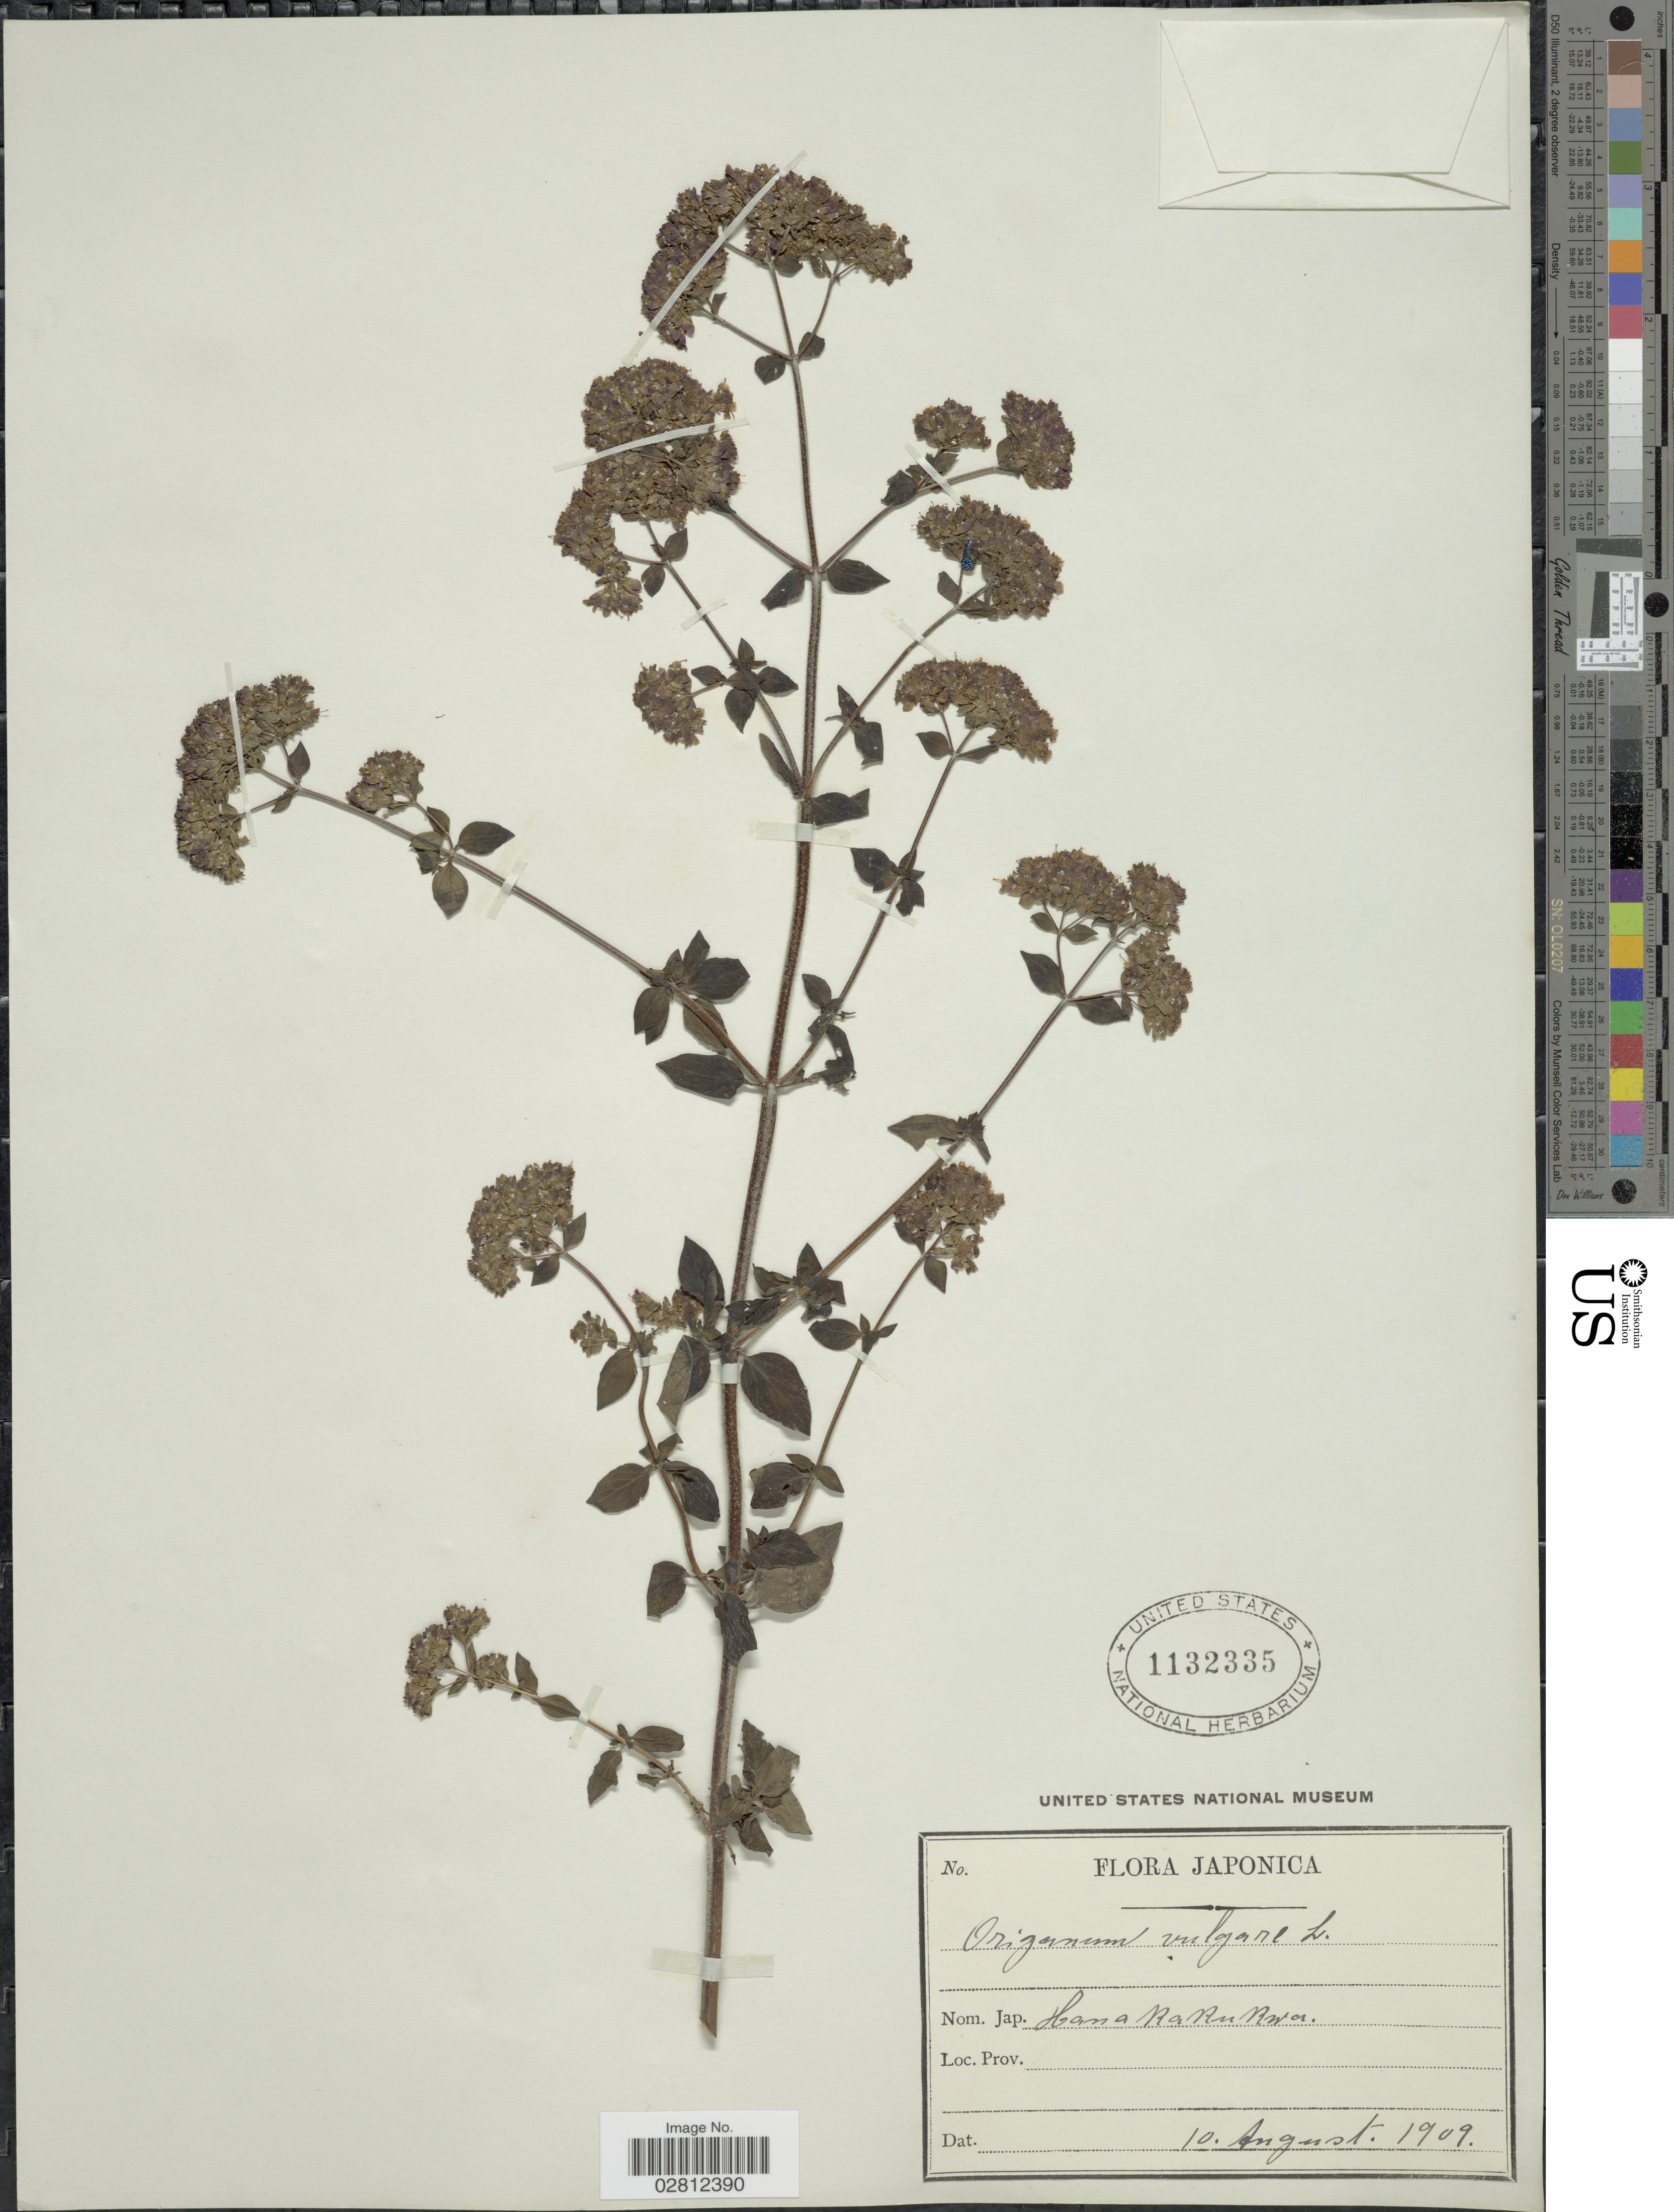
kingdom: Plantae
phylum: Tracheophyta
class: Magnoliopsida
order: Lamiales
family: Lamiaceae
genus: Origanum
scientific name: Origanum vulgare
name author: L.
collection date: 1909-08-10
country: Japan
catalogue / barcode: US 1132335